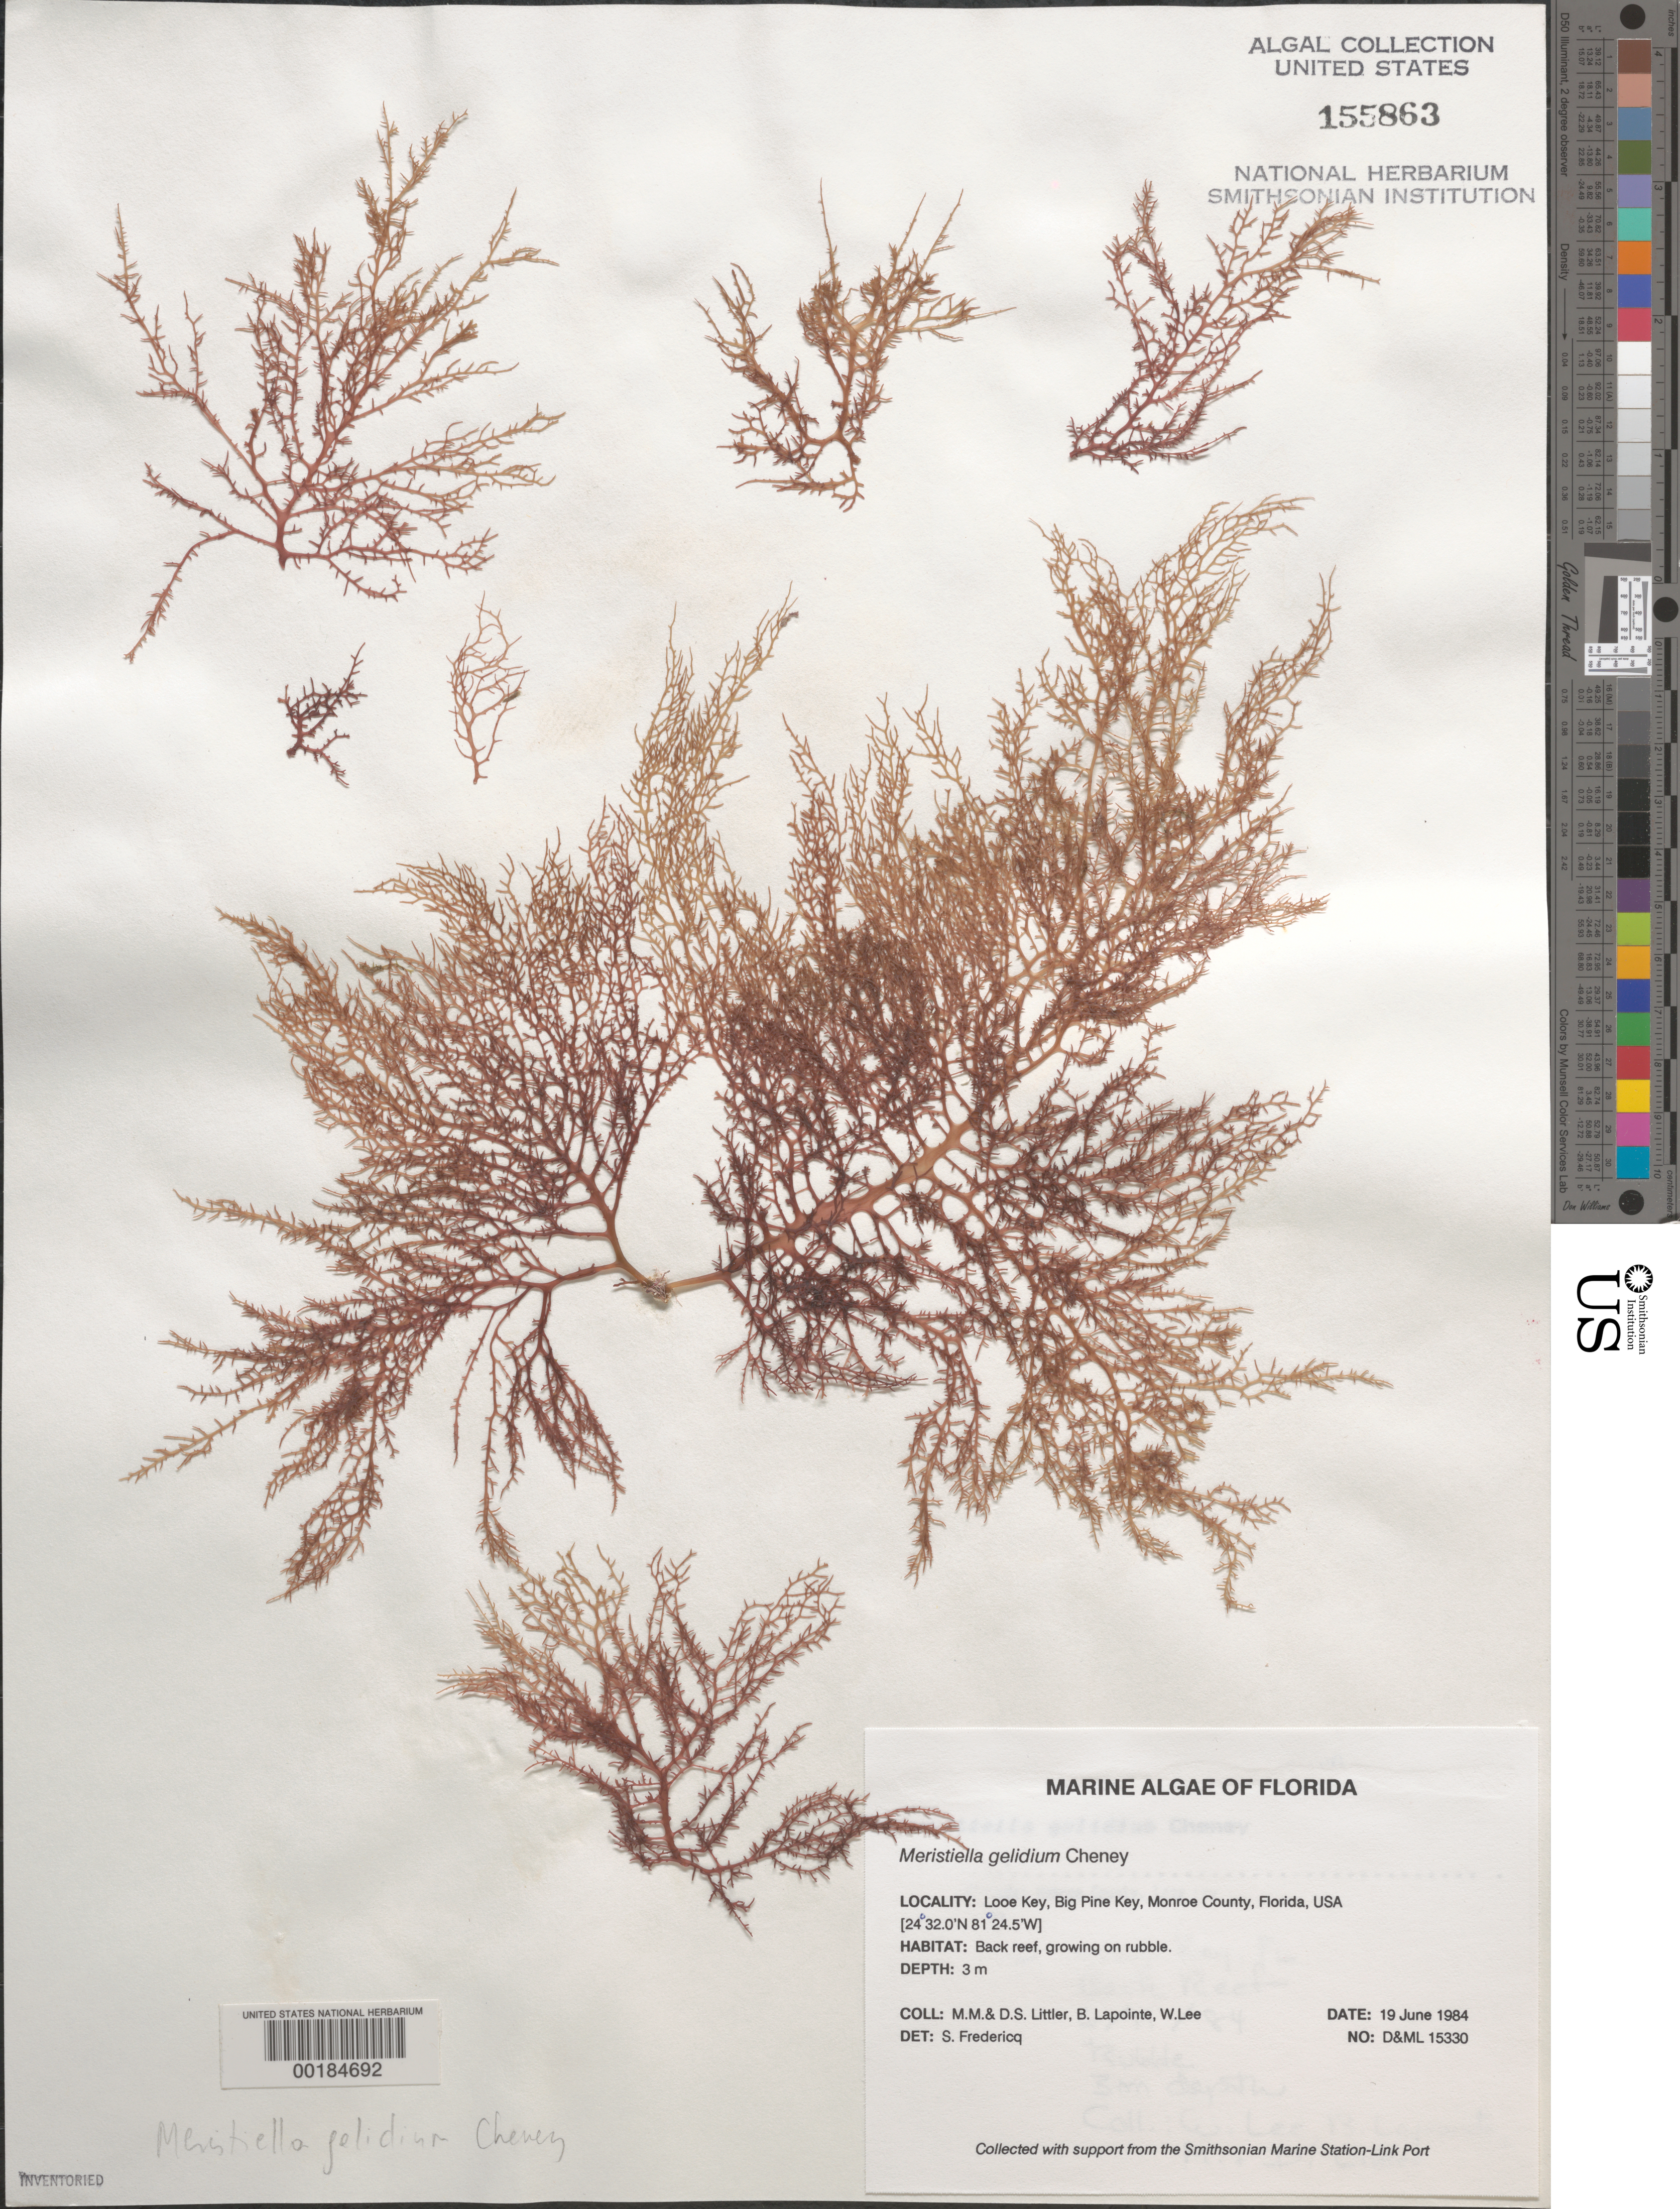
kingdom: Plantae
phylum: Rhodophyta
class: Florideophyceae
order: Gigartinales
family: Solieriaceae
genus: Meristotheca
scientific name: Meristotheca gelidium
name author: (J. Agardh) E.J. Faye & Masuda in E.J. Faye et al.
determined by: Algae name updating Project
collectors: M. M. Littler, D. S. Littler, B. Lapointe & W. Lee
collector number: D&ML 15330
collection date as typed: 19 Jun 1984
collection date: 1984-06-19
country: United States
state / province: Florida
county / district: Monroe County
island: Looe Key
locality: Looe Key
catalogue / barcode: US 155863